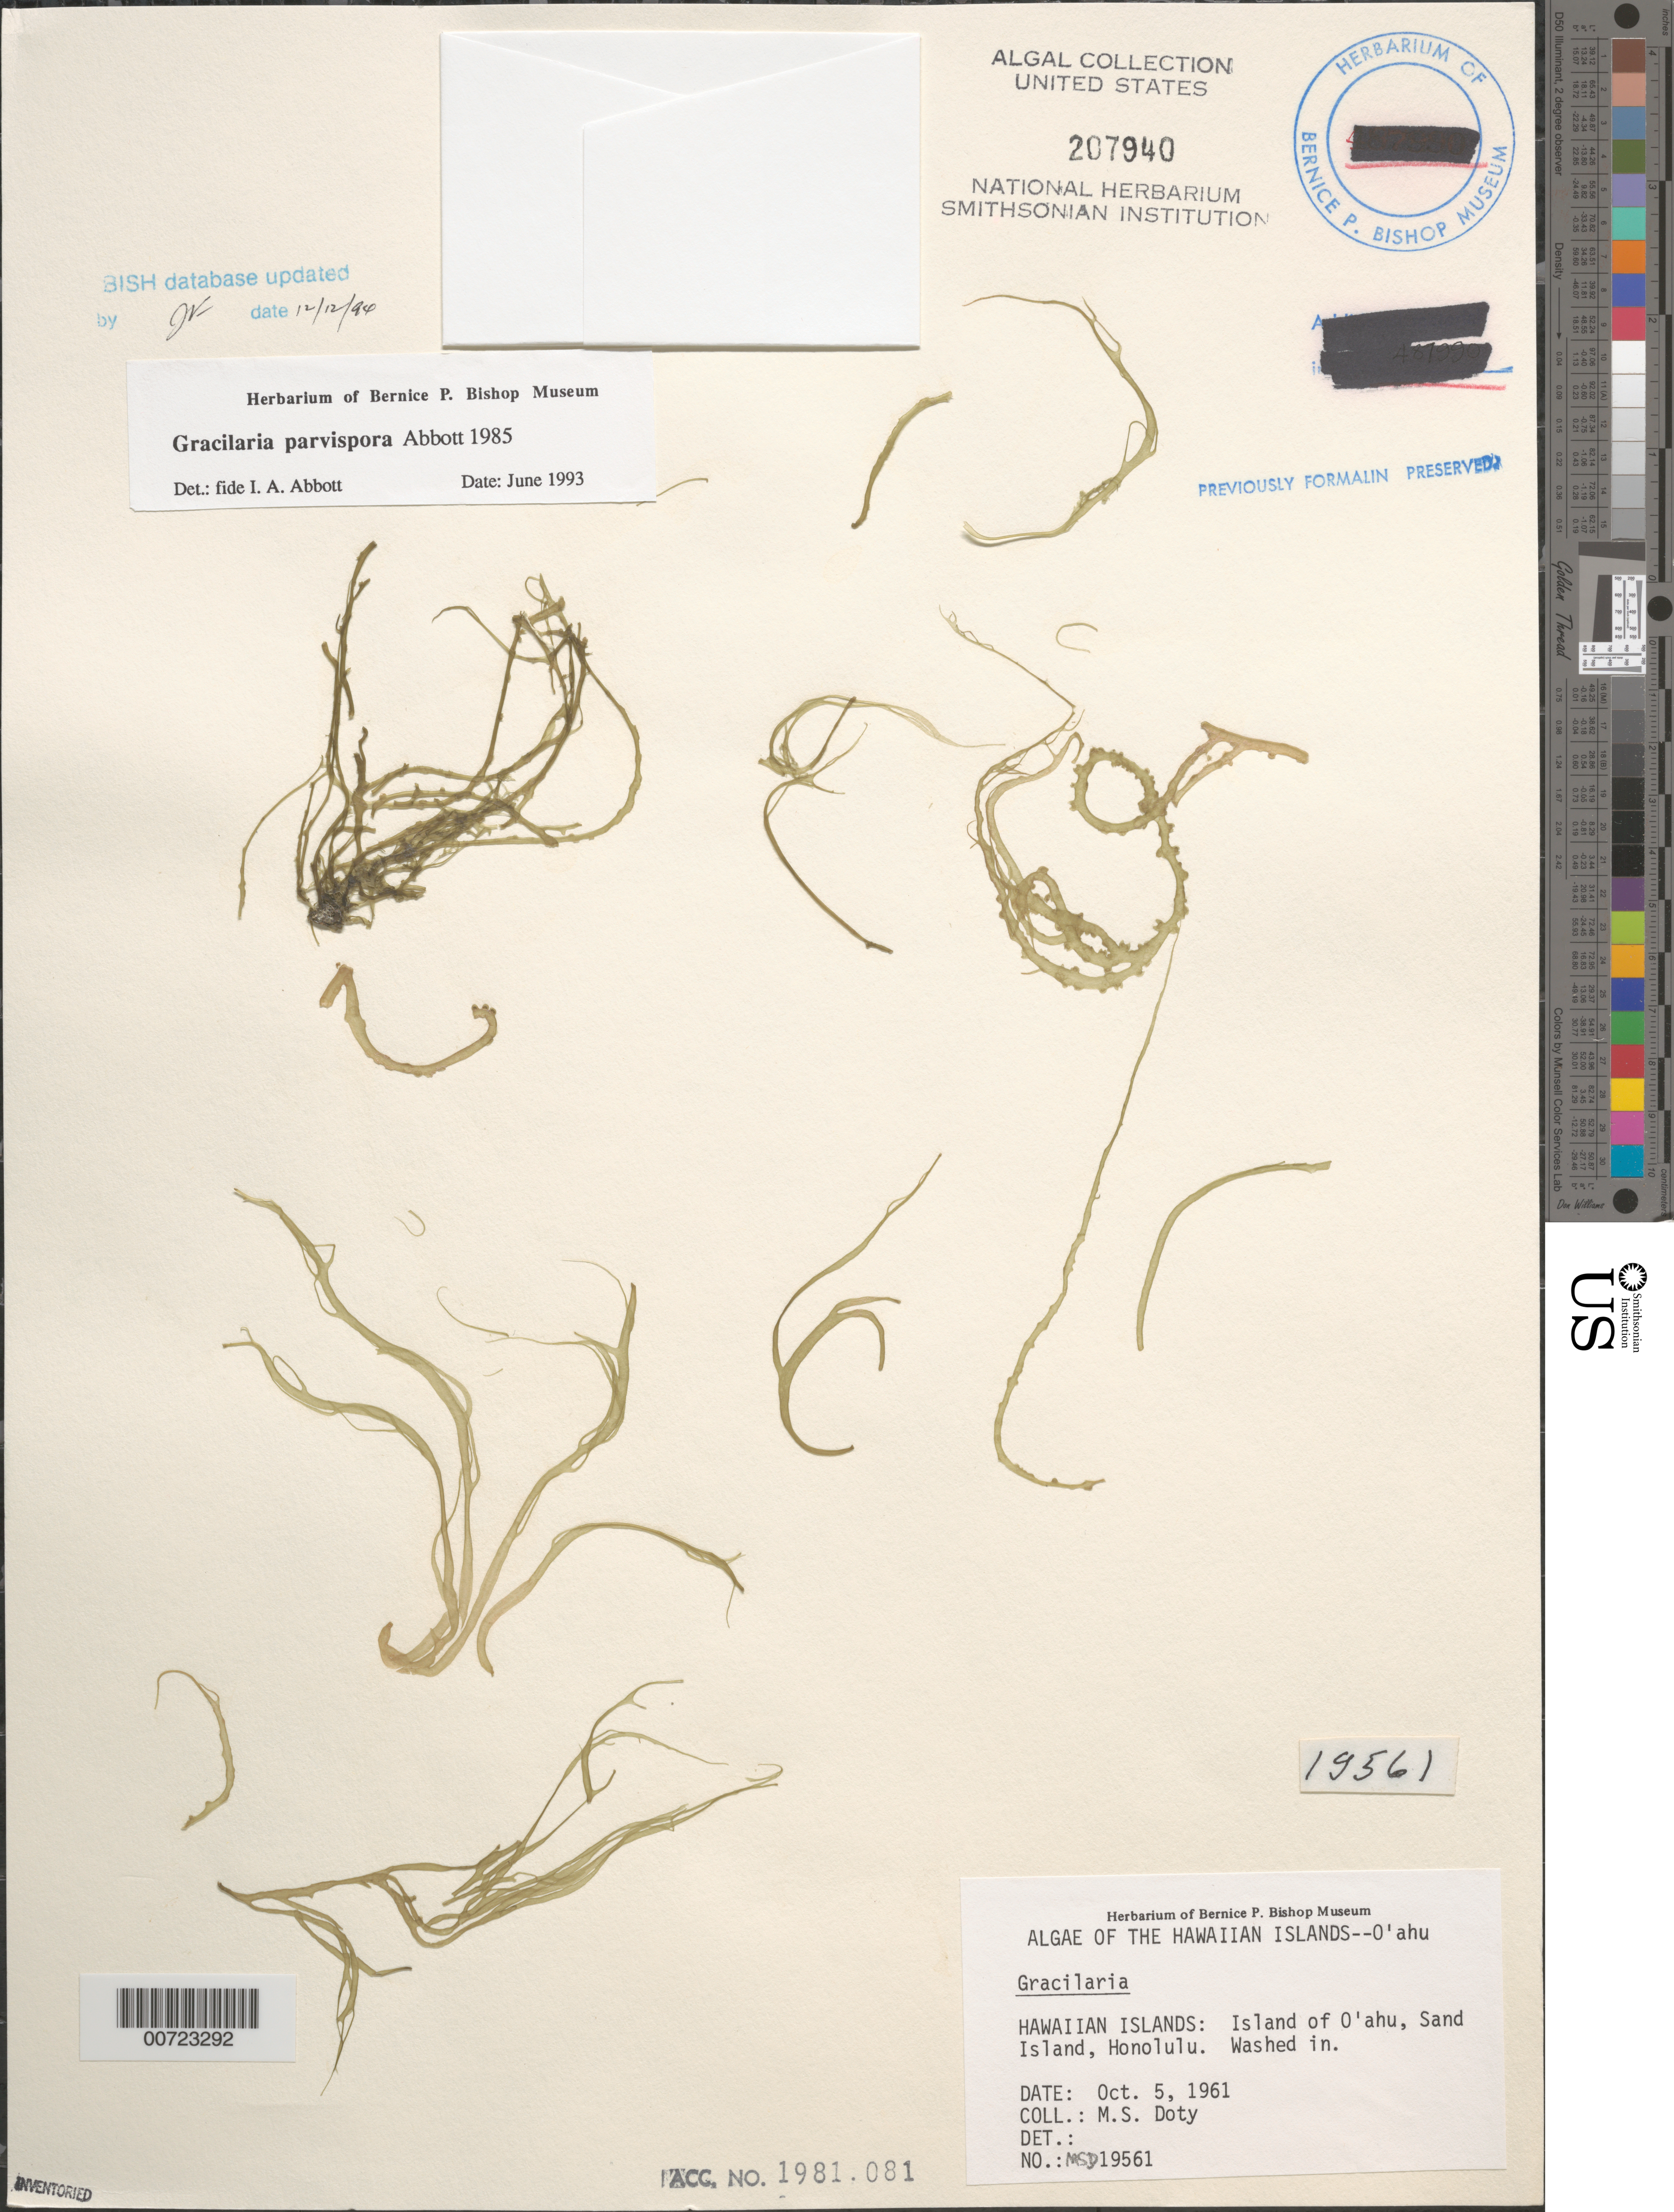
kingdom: Plantae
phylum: Rhodophyta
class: Florideophyceae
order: Gracilariales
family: Gracilariaceae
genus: Gracilaria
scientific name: Gracilaria parvispora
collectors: M. S. Doty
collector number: MSD 19561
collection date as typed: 05 Oct 1961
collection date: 1961-10-05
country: United States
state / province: Hawaii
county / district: Honolulu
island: Oahu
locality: Sand Island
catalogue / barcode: US 207940